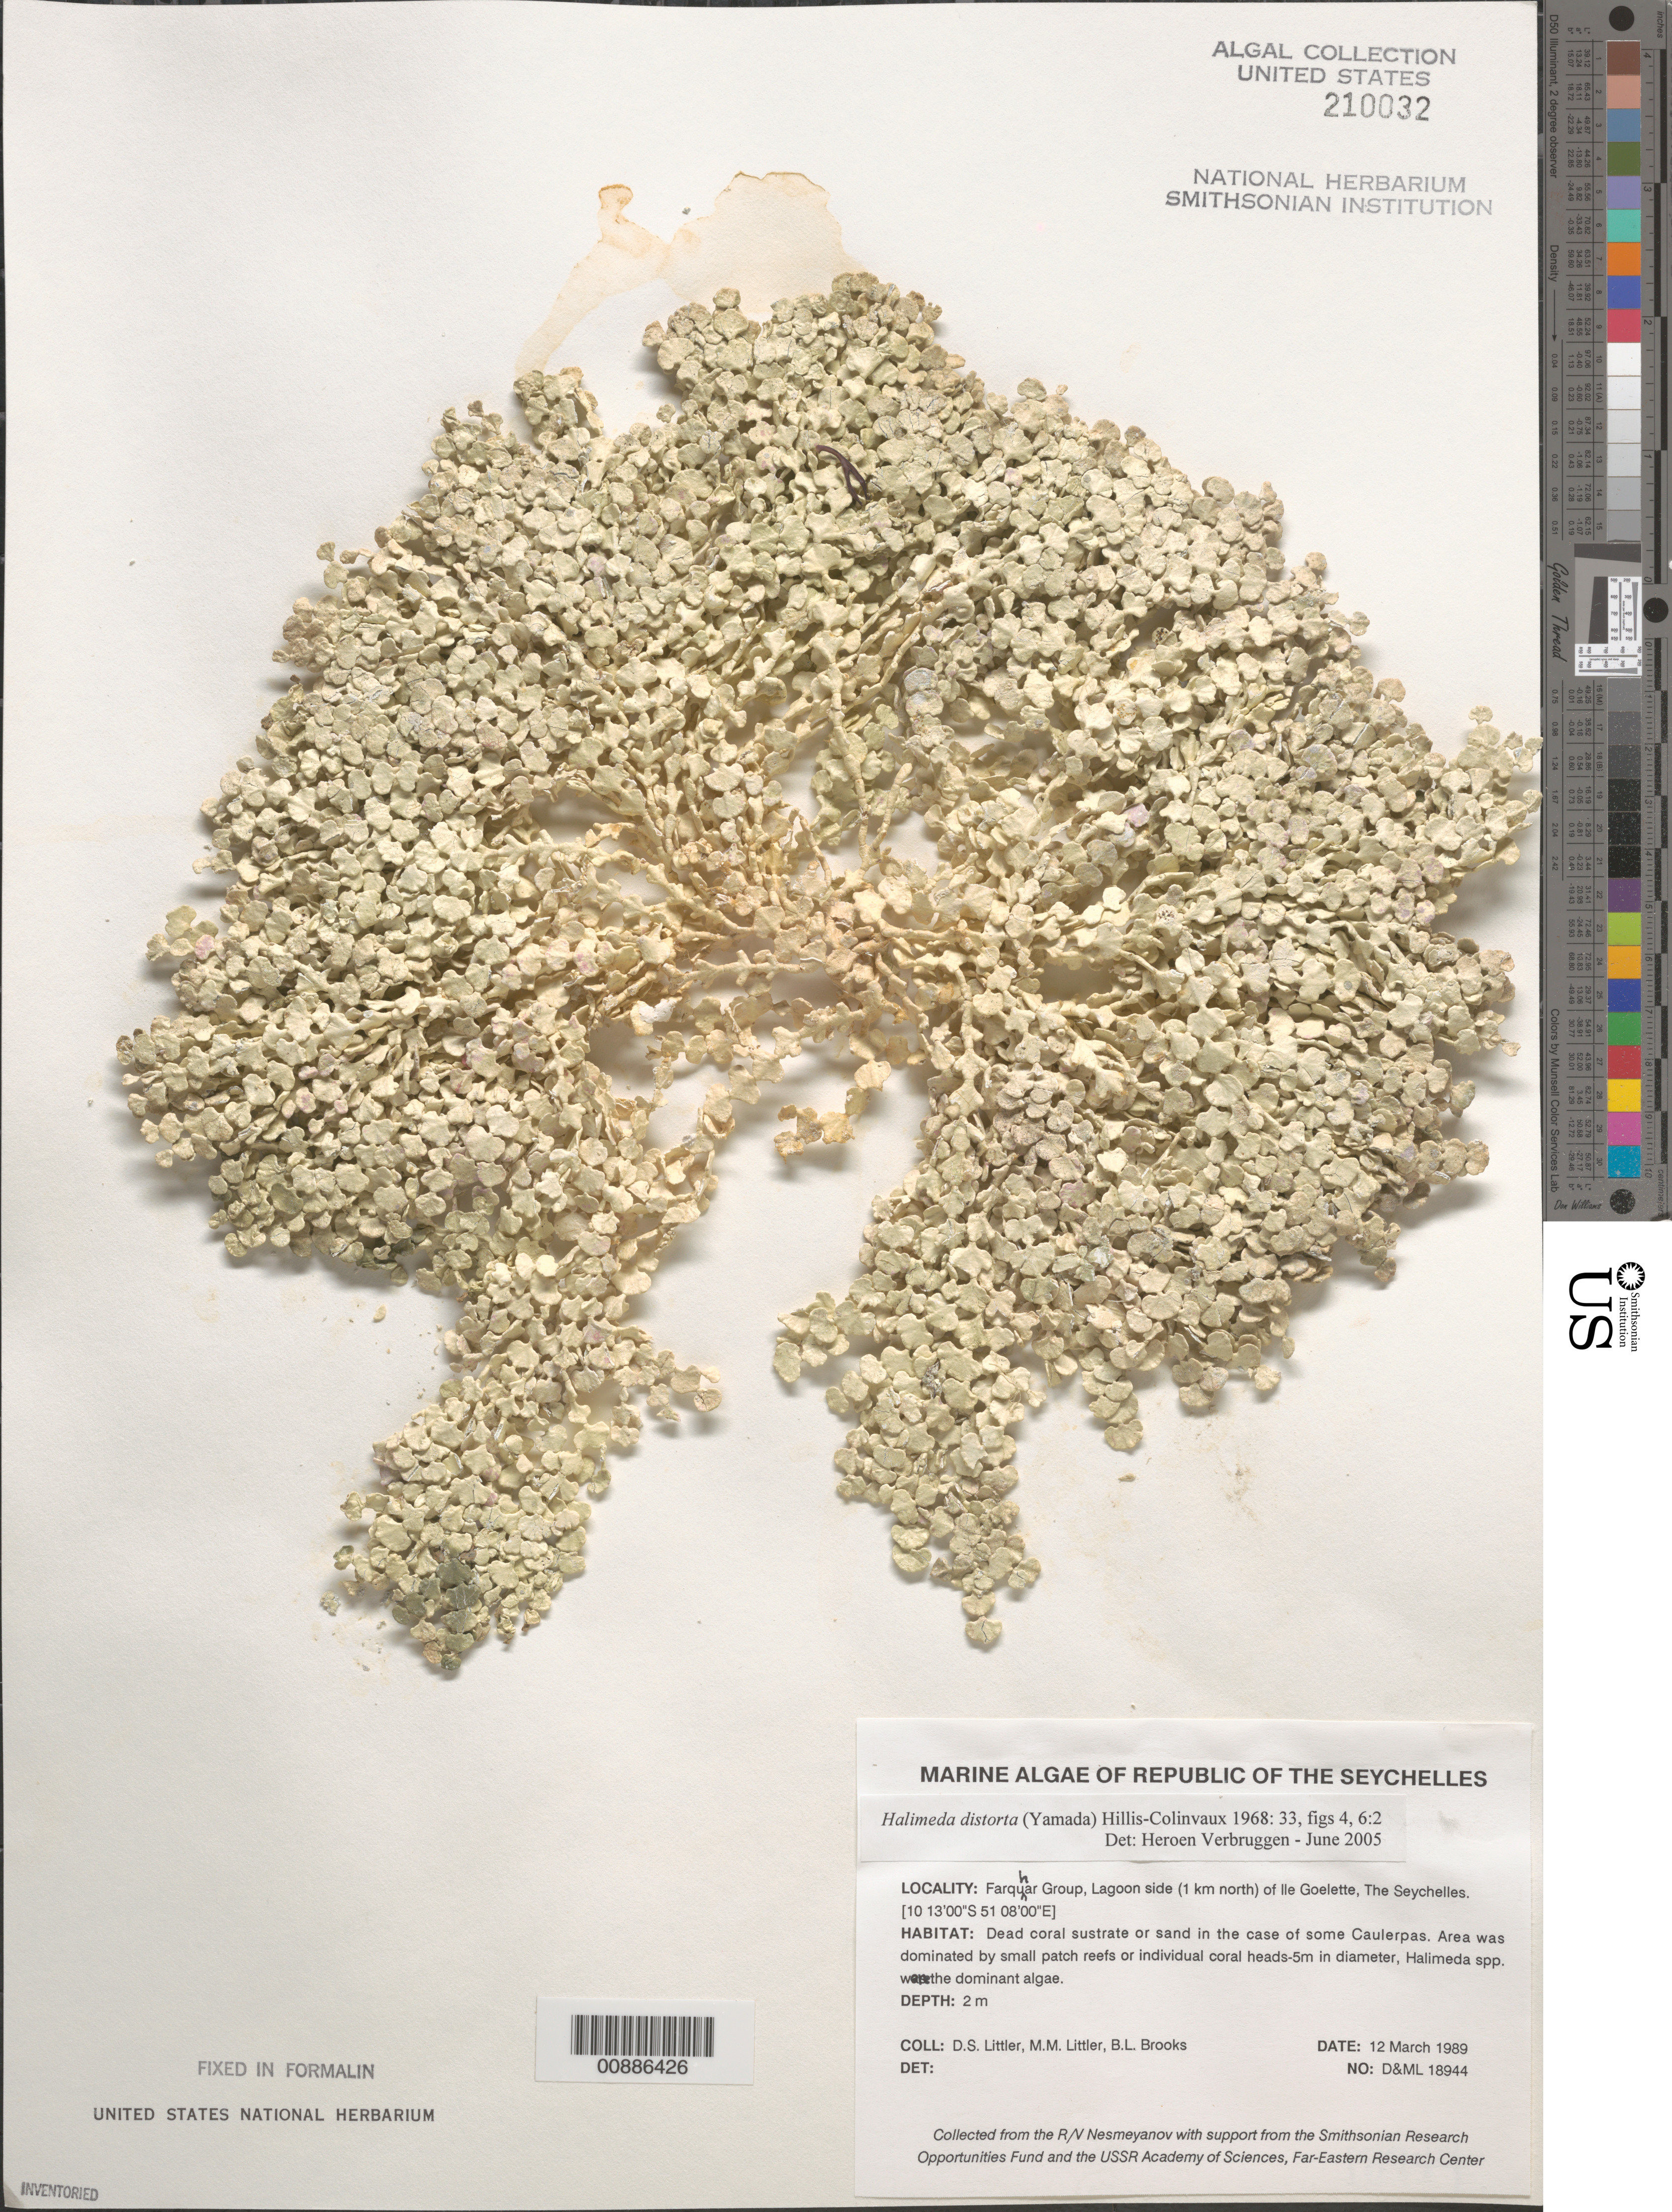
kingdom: Plantae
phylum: Chlorophyta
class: Ulvophyceae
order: Bryopsidales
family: Halimedaceae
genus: Halimeda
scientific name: Halimeda distorta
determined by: Verbruggen, H.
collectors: D. S. Littler, M. M. Littler & B. Brooks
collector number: D&ML 18944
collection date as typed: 12 Mar 1989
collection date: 1989-03-12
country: Seychelles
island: Farquhar Atoll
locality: Lagoon side (1 km north) of island. Ile Goelette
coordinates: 10 13'00"S, 51 08'00"E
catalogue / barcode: US 210032